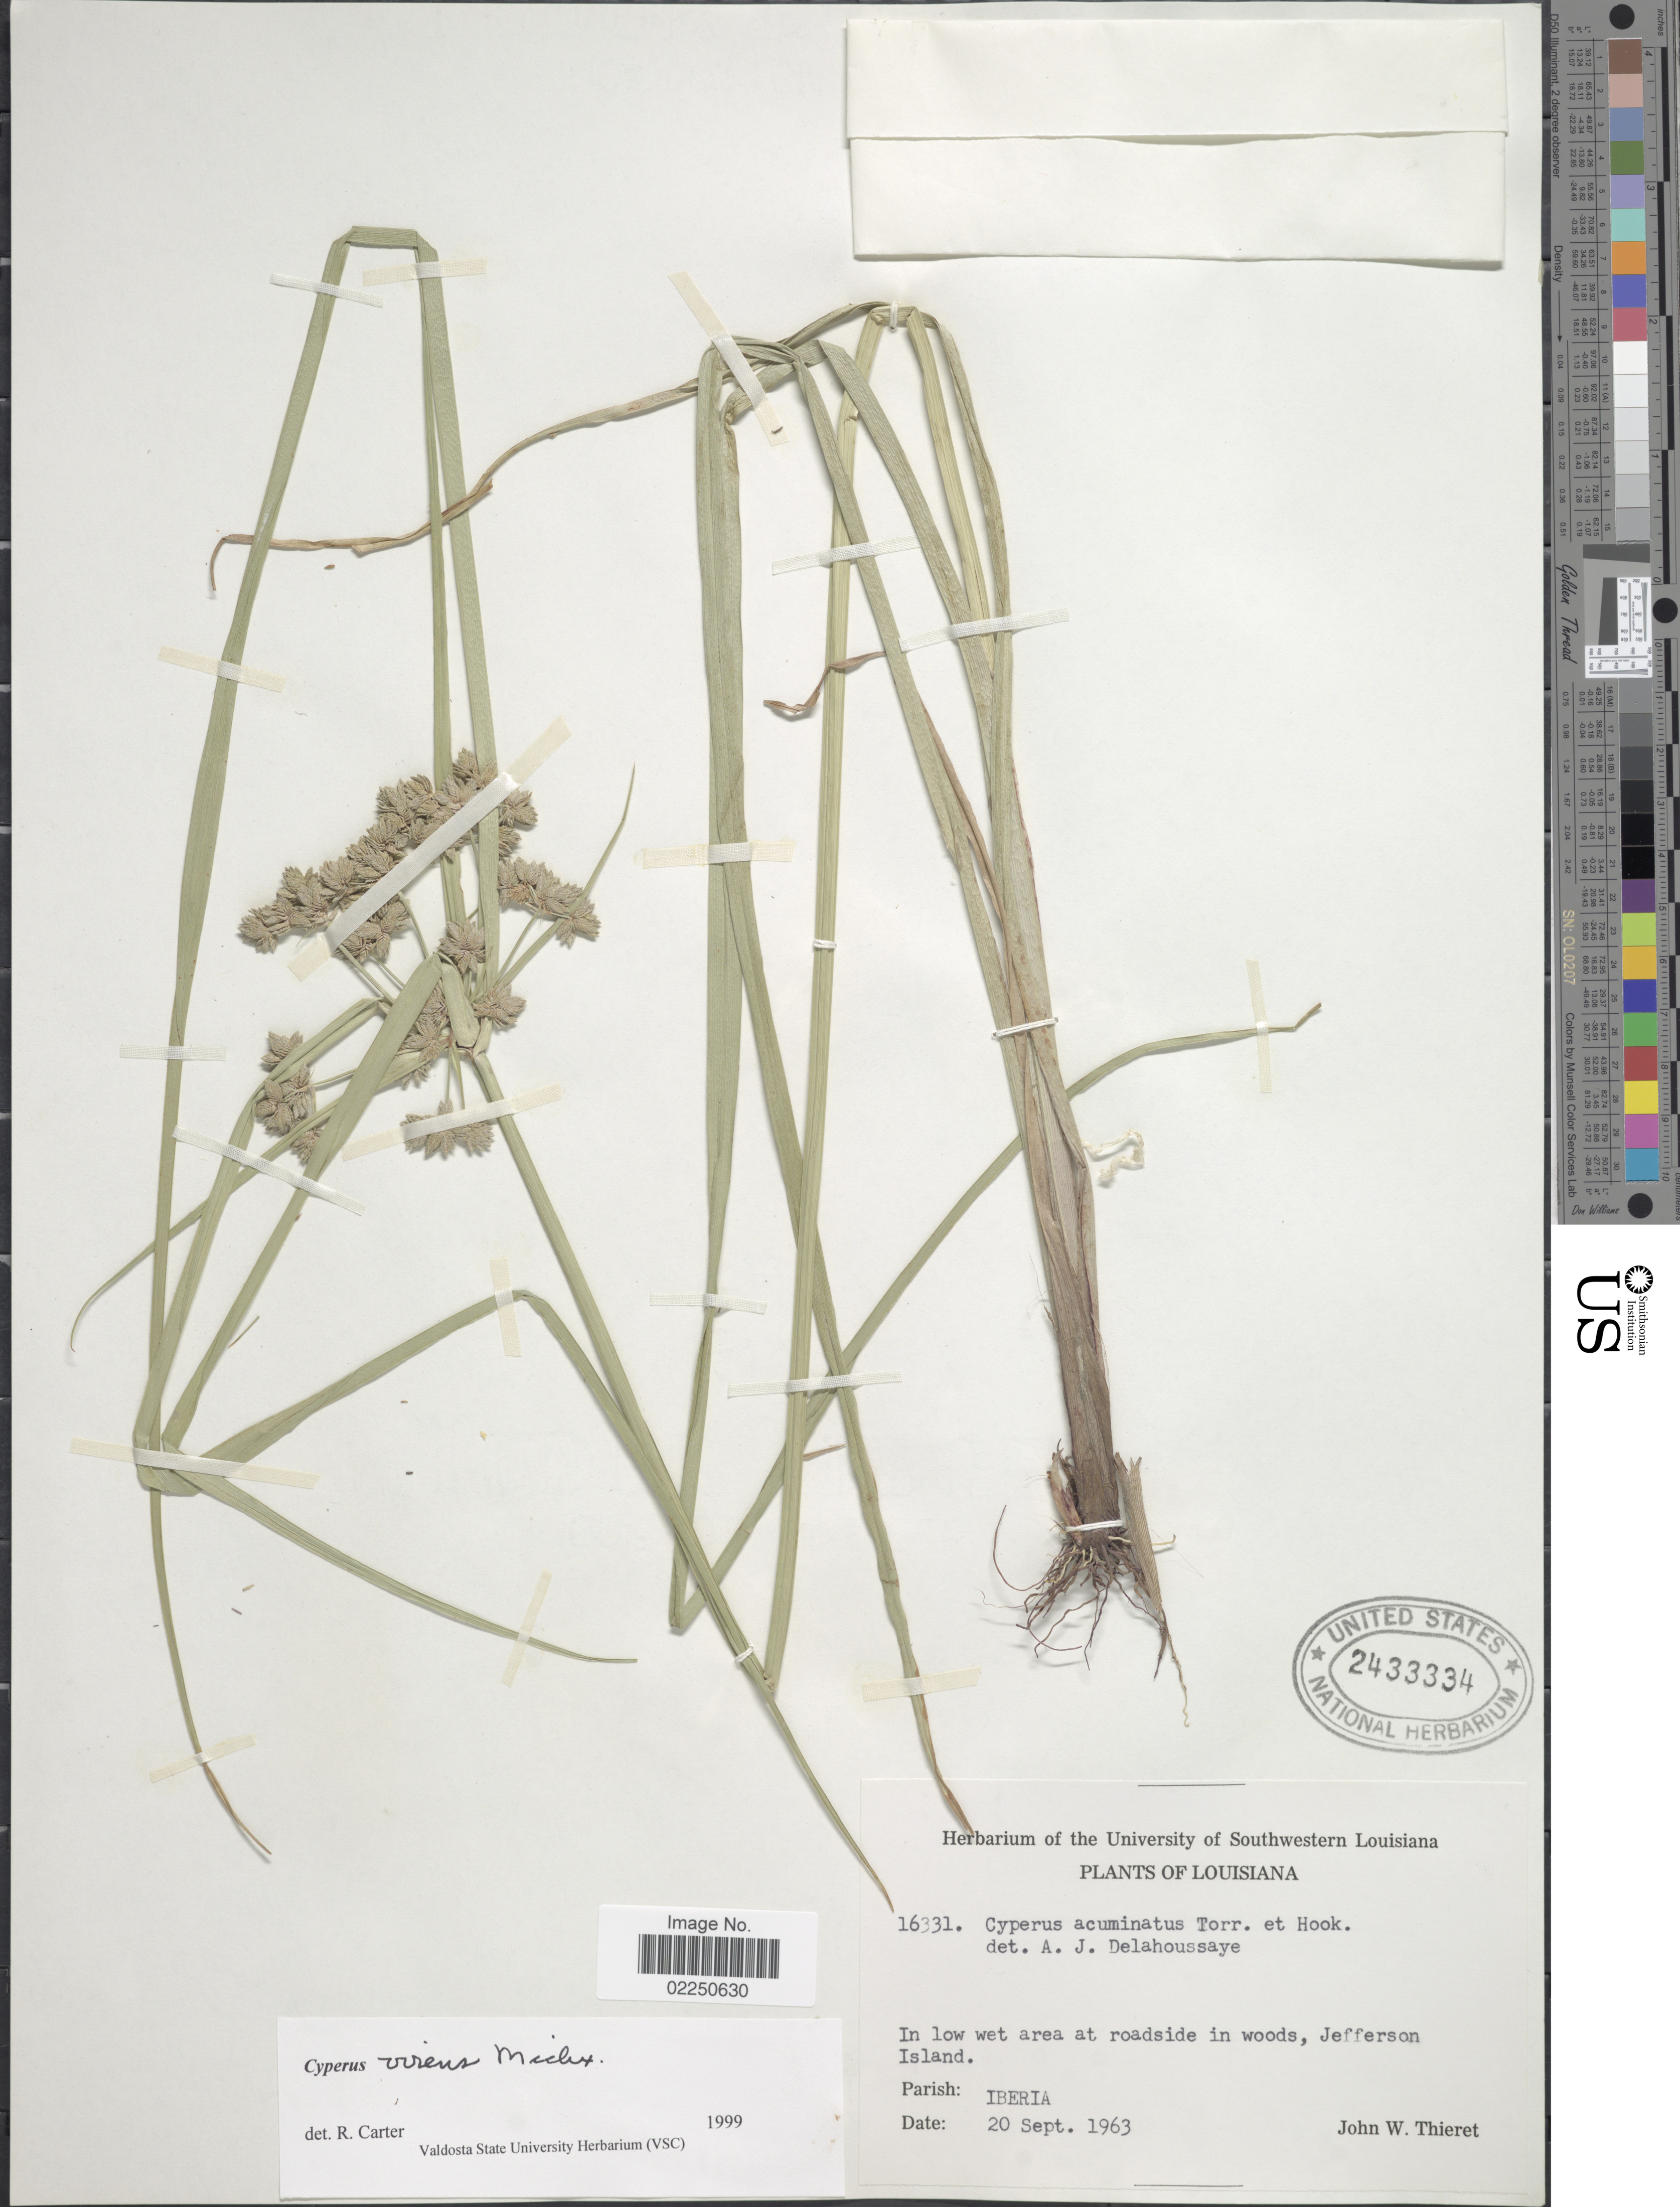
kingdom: Plantae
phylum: Tracheophyta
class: Liliopsida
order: Poales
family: Cyperaceae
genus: Cyperus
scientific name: Cyperus virens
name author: Michx.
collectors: J. W. Thieret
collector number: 16331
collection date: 1963-09-20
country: United States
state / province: Louisiana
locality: In low wet area at roadside in woods, Jefferson Island. Parish: Iberia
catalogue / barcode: US 2433334